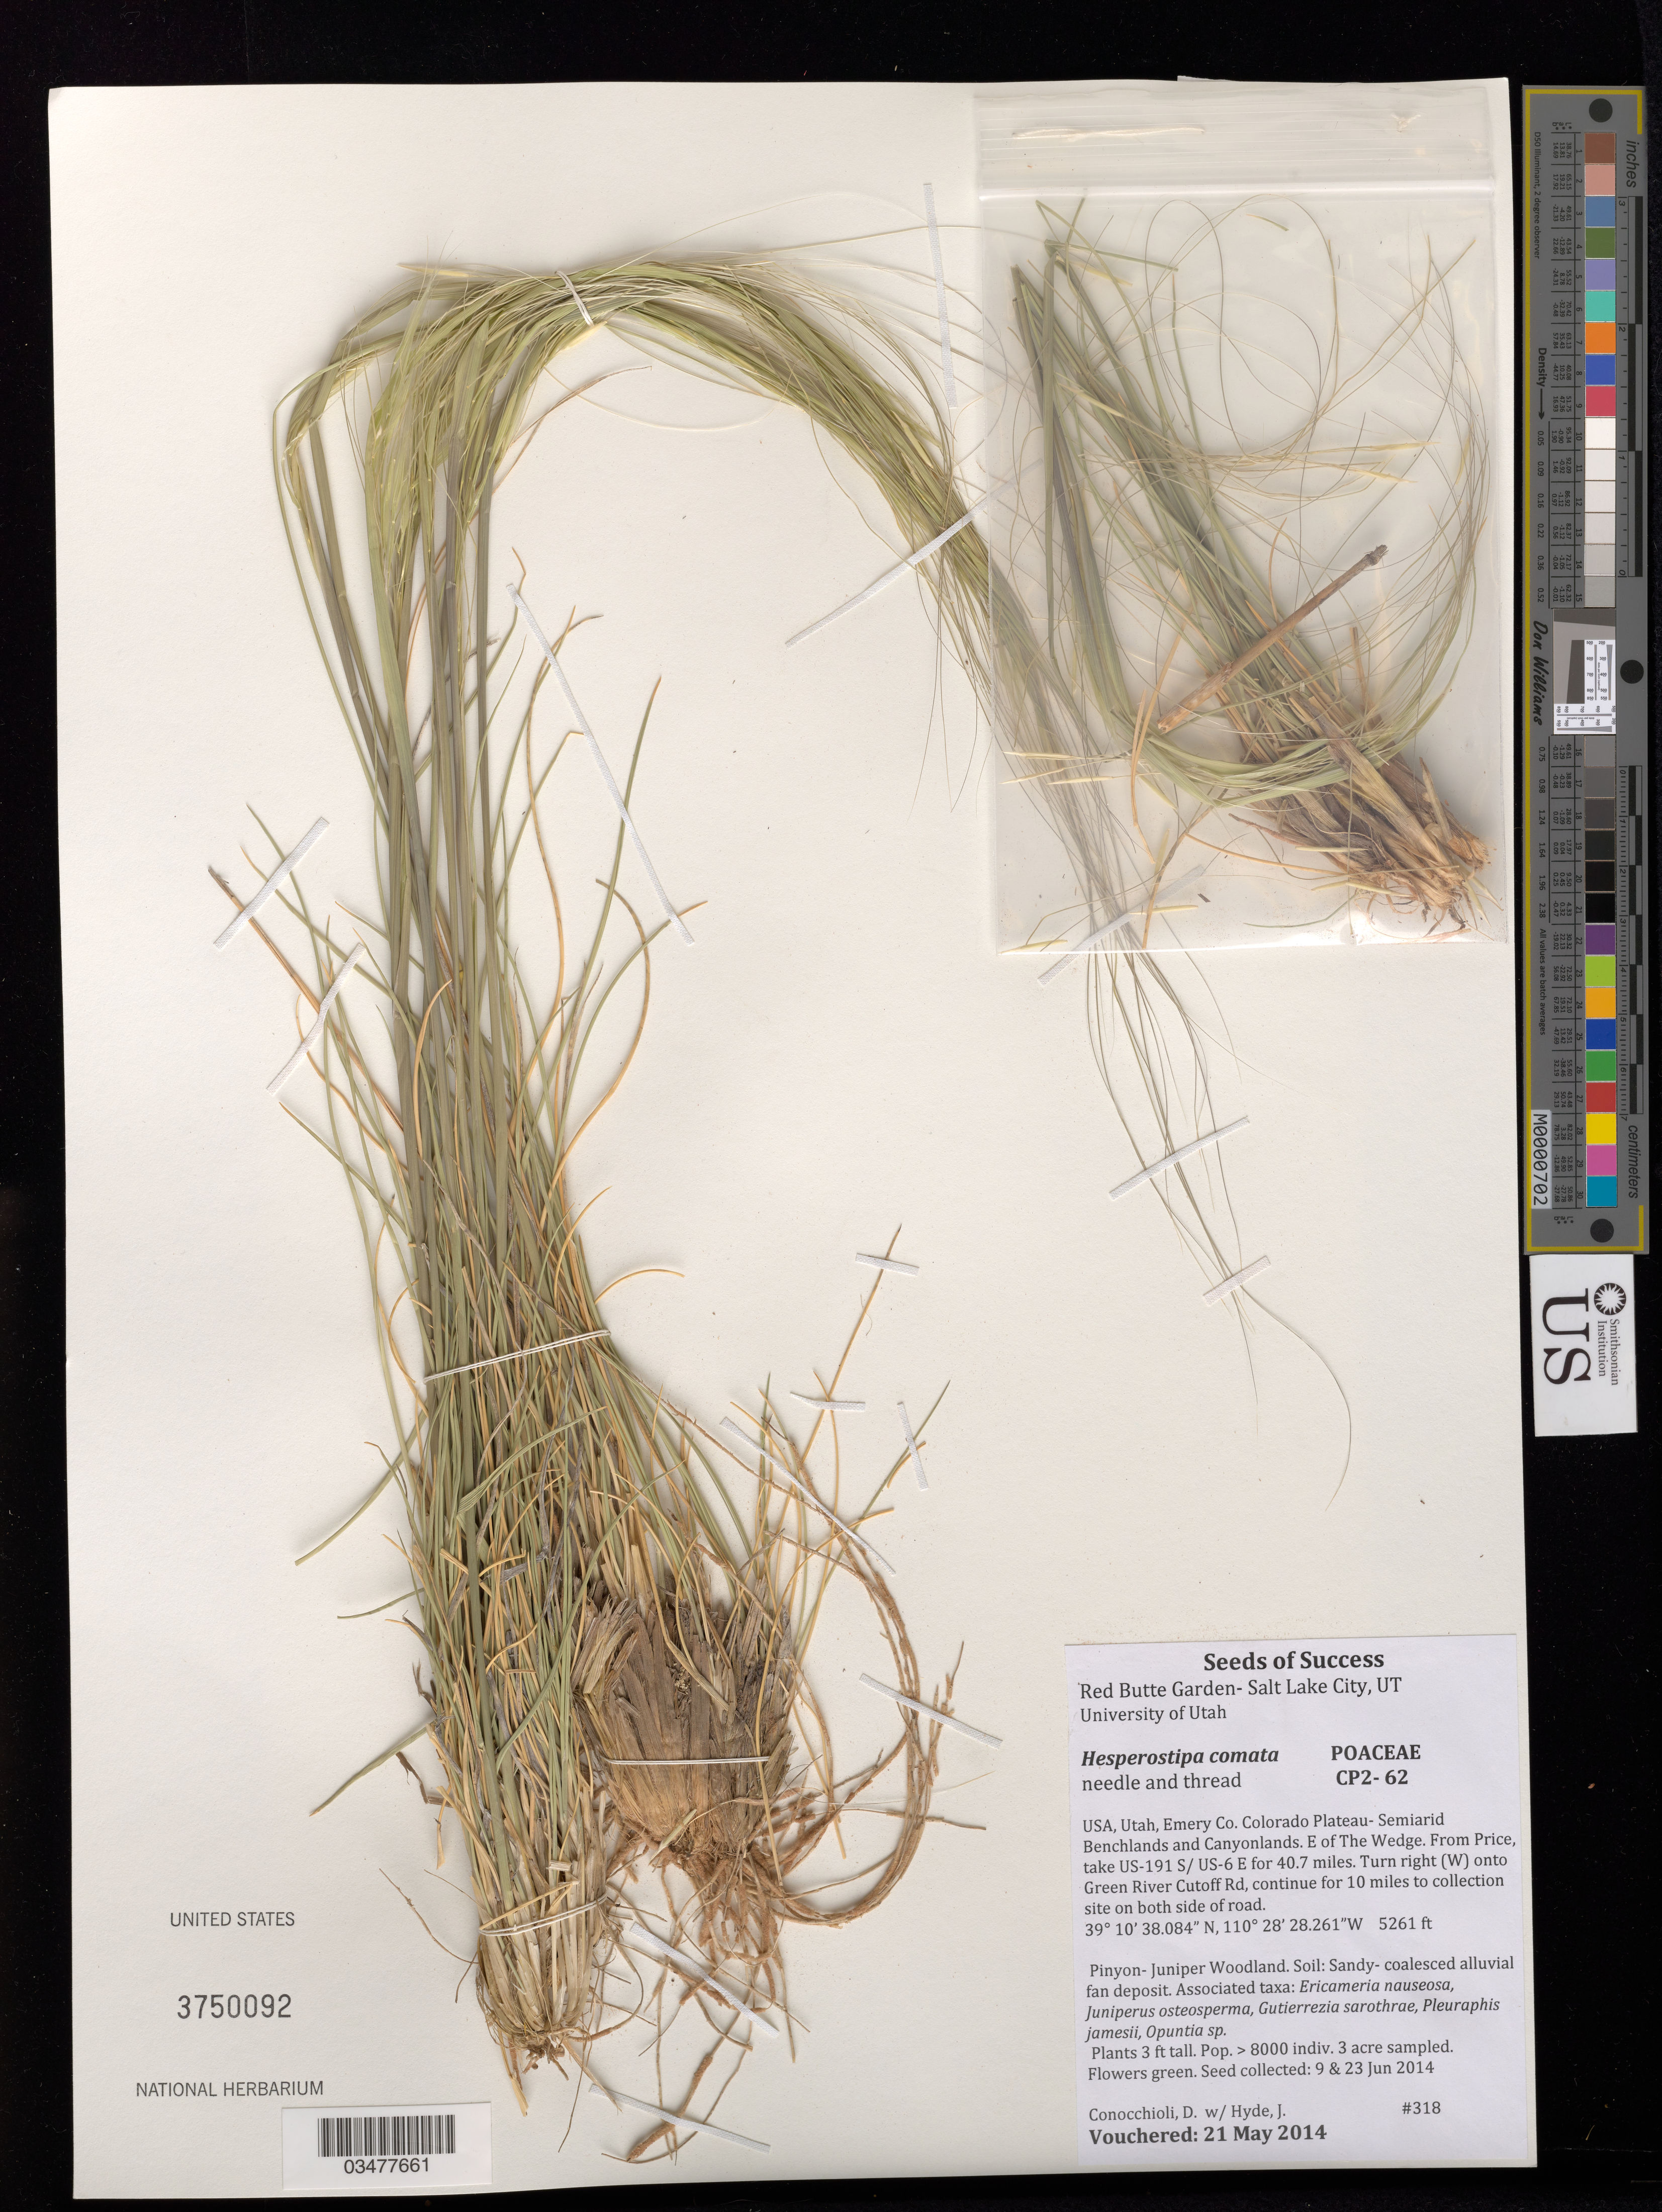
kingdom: Plantae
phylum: Tracheophyta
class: Liliopsida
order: Poales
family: Poaceae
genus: Hesperostipa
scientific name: Hesperostipa comata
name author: (Trin. & Rupr.) Barkworth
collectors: D. Conocchioli & J. Hyde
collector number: CP2-62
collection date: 2014-05-21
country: United States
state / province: Utah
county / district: Emery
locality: E of The Wedge.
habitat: Pinyon-Juniper Woodland. Soil: Sandy-coalesced alluvial fan deposit. With Juniperus osteosperma, Pleuraphis jamesii, Opuntia sp., etc.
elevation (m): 1604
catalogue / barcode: US 3750092